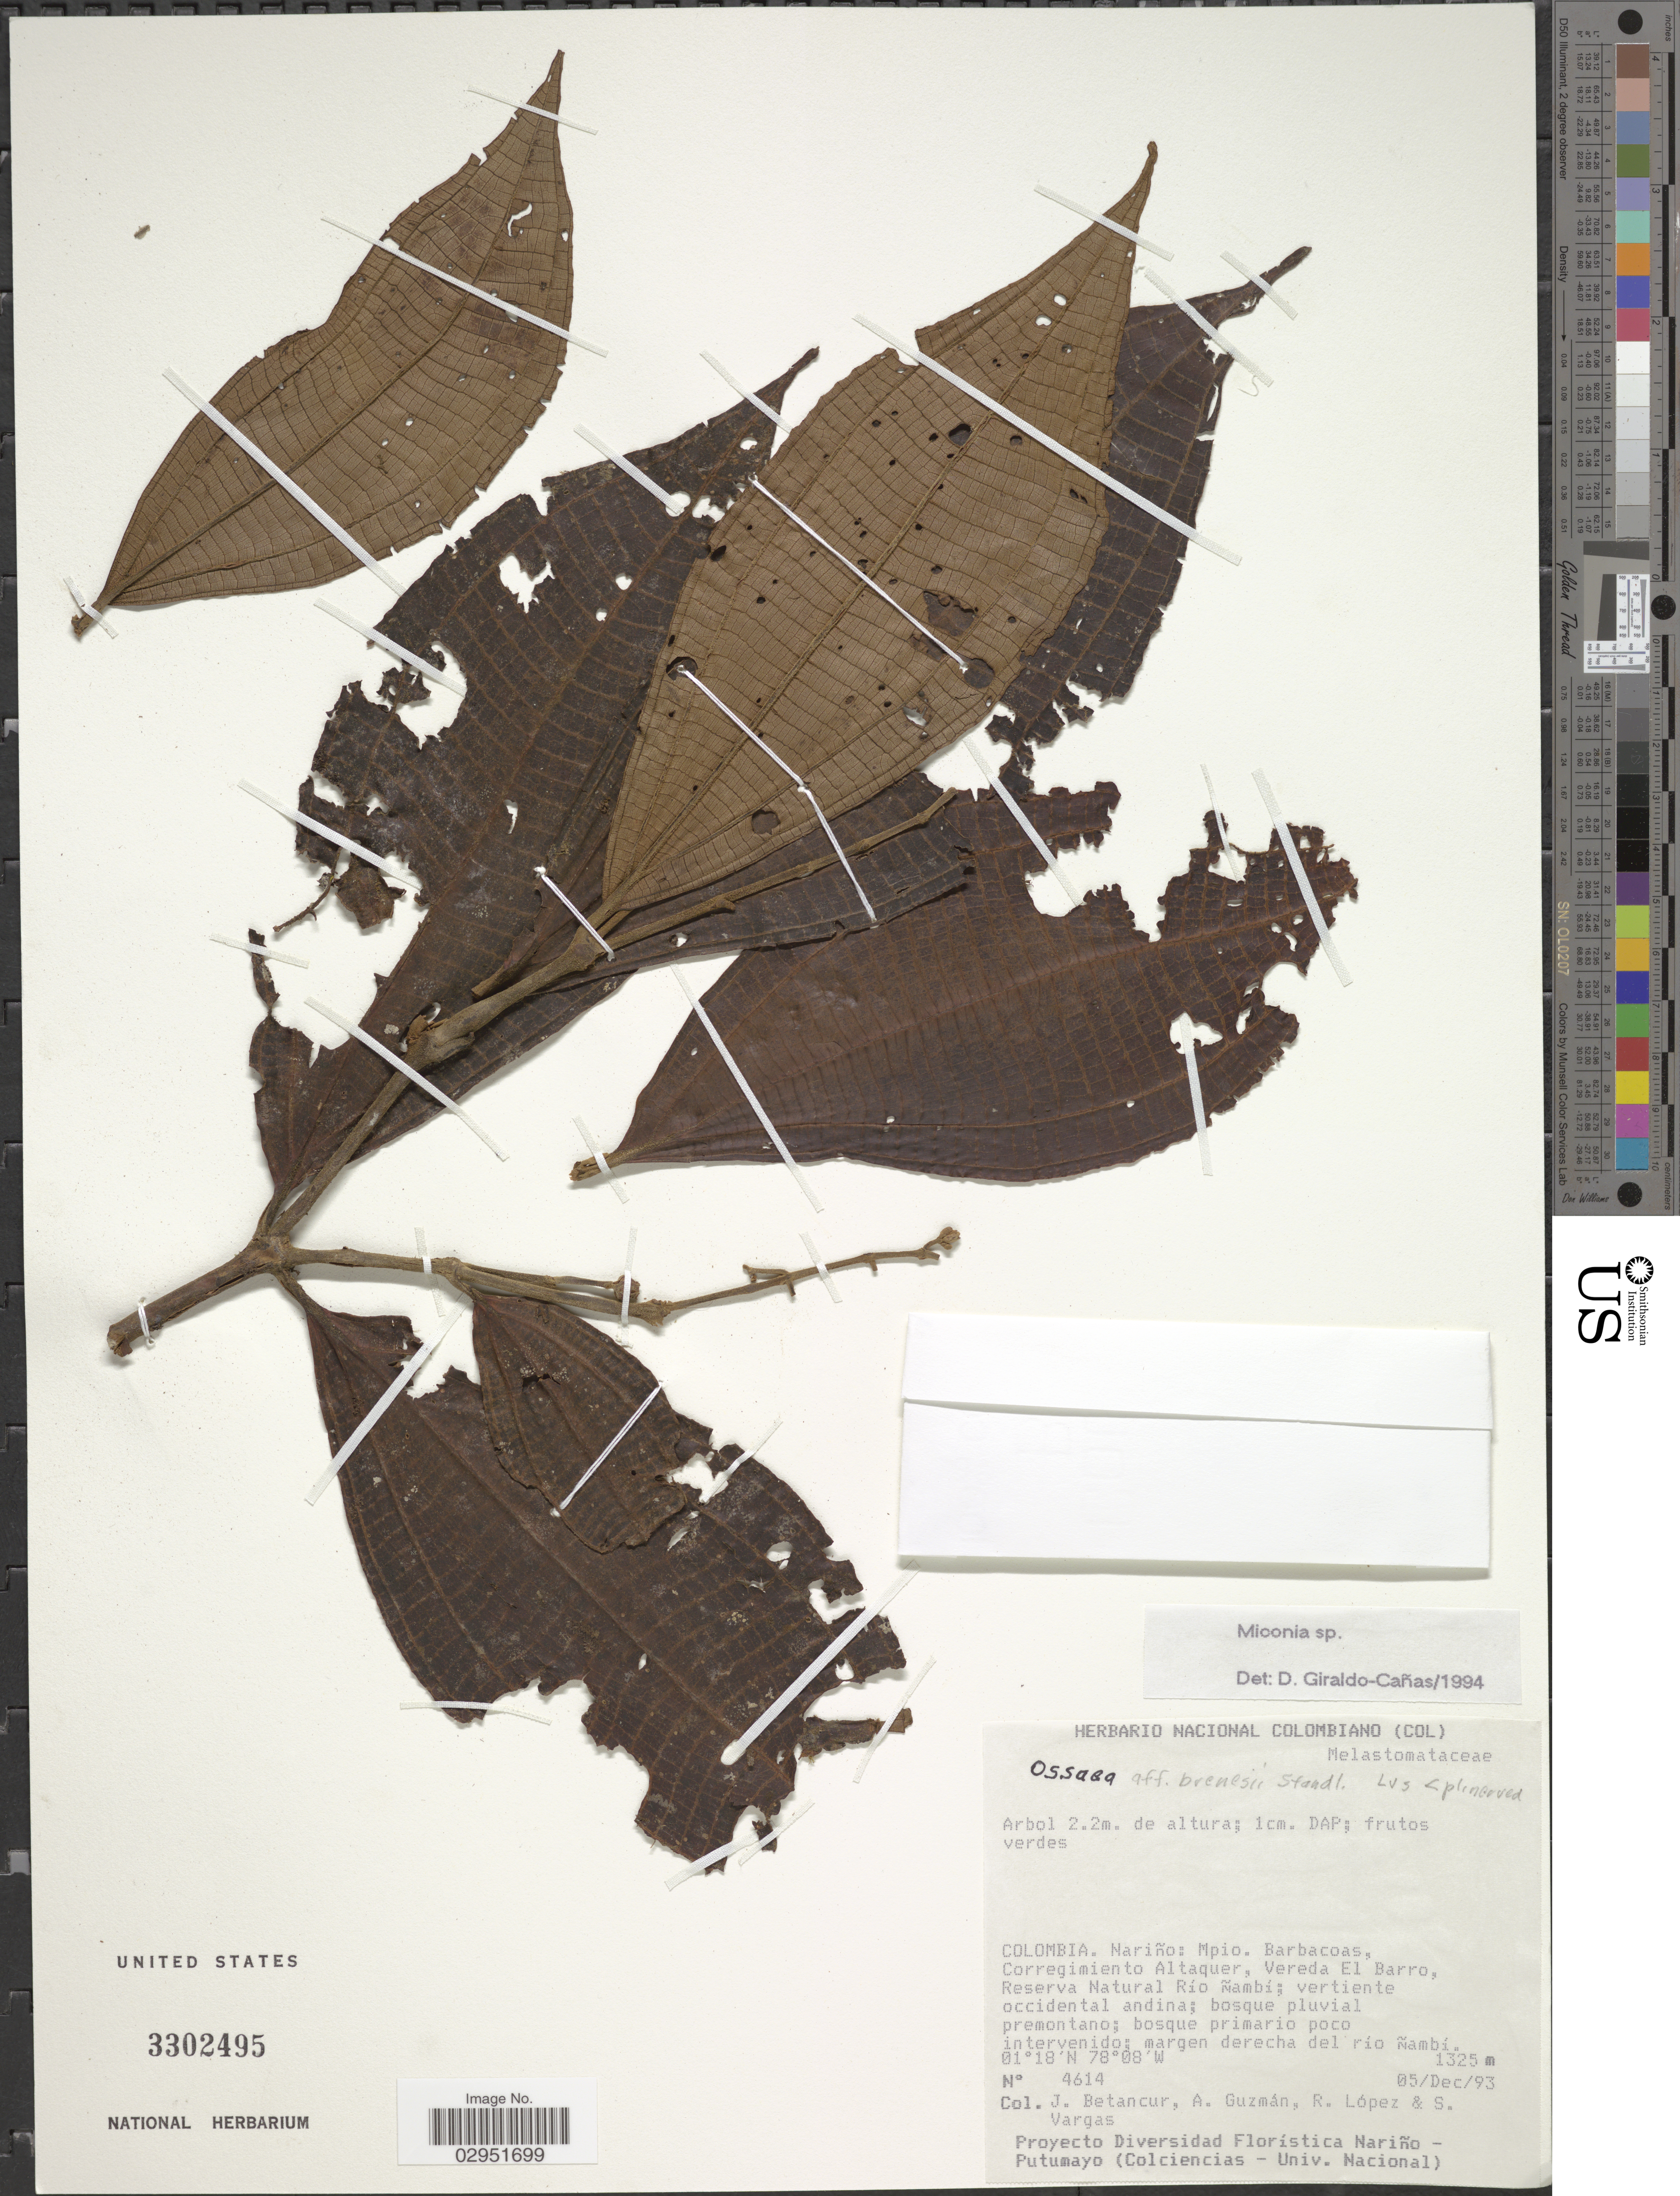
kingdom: Plantae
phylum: Tracheophyta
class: Magnoliopsida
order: Myrtales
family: Melastomataceae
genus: Ossaea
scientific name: Ossaea sp.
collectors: J. Betancur, A. Guzman, R. Lopez & S. Vargas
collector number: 4614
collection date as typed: Transcribed d/m/y: 5/12/93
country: Colombia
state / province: Nariño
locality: Nariño: Mpio. Barbacoas, Corregimiento Altaquer, Vereda El Barro, Reserva Natural Río Ňambí; vertiente occidental andina; bosque pluvial premontano; bosque primario poco intervenido; margen derecha del río Ňambí.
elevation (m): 1325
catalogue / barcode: US 3302495